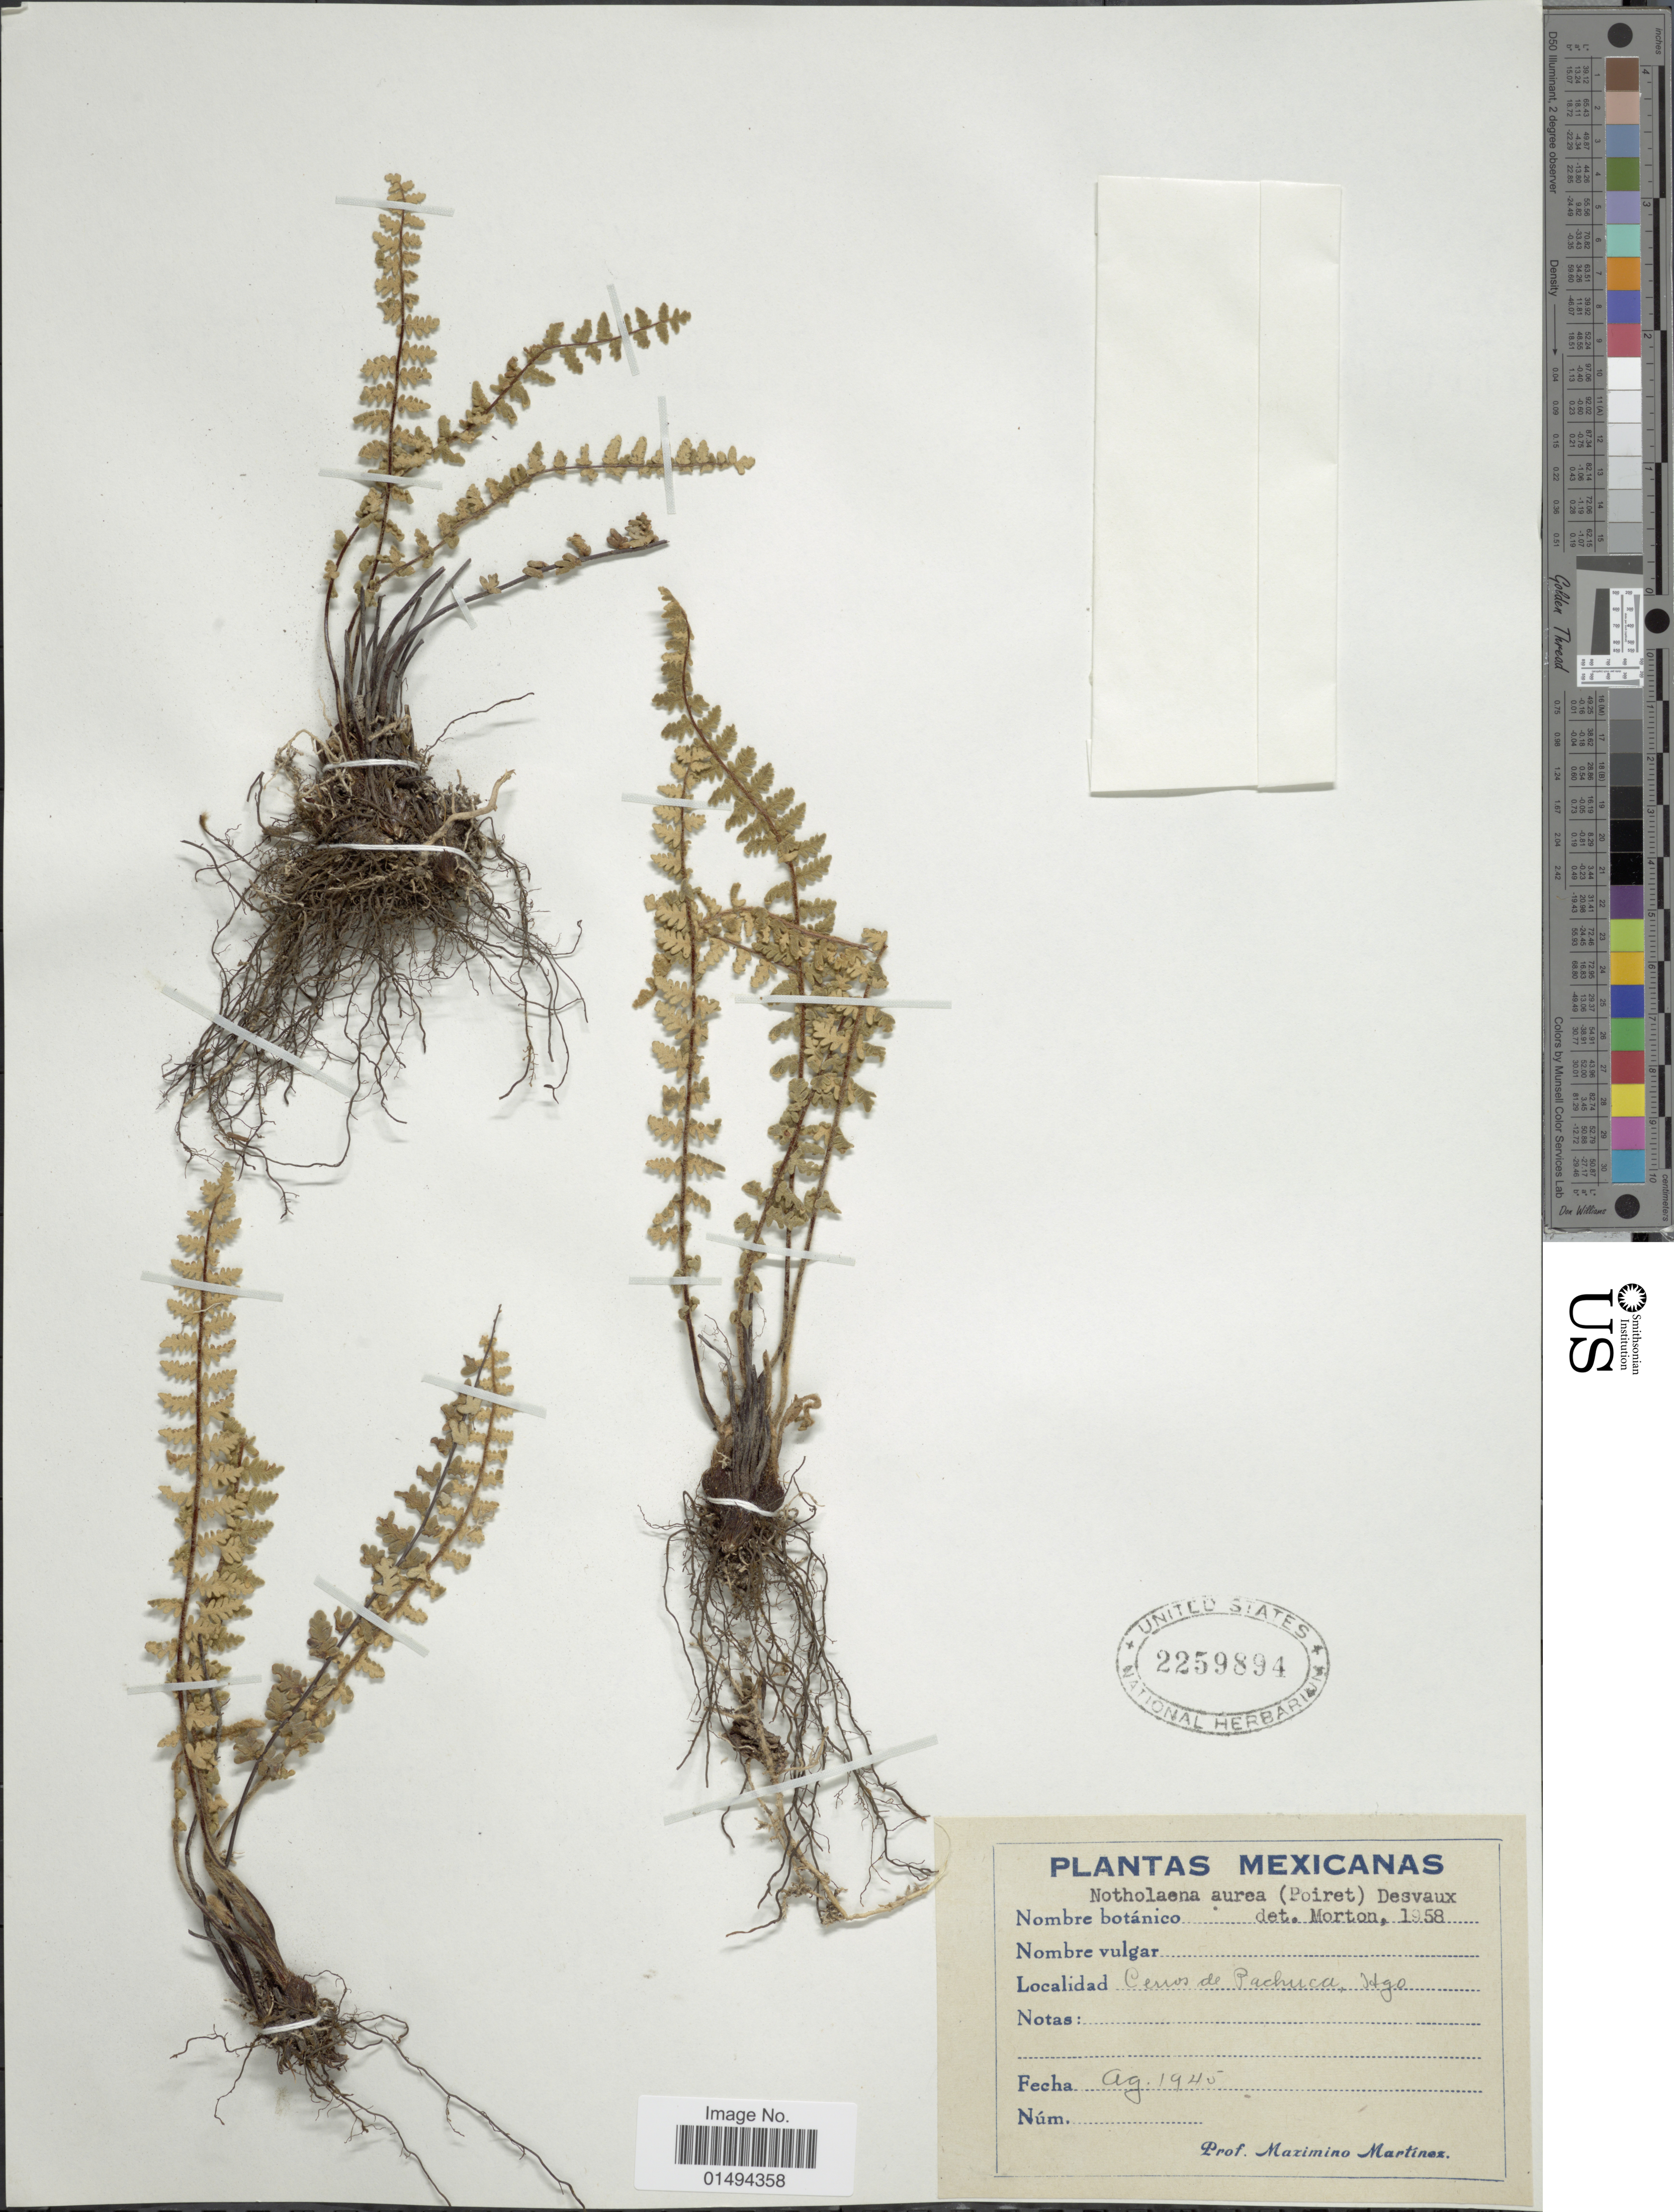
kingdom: Plantae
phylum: Tracheophyta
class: Polypodiopsida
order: Polypodiales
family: Pteridaceae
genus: Myriopteris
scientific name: Myriopteris aurea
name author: (Poir.) Grusz & Windham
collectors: M. Martínez M.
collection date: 1945-08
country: Mexico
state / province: Hidalgo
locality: Cerros de Pachuca Hgo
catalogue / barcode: US 2259894